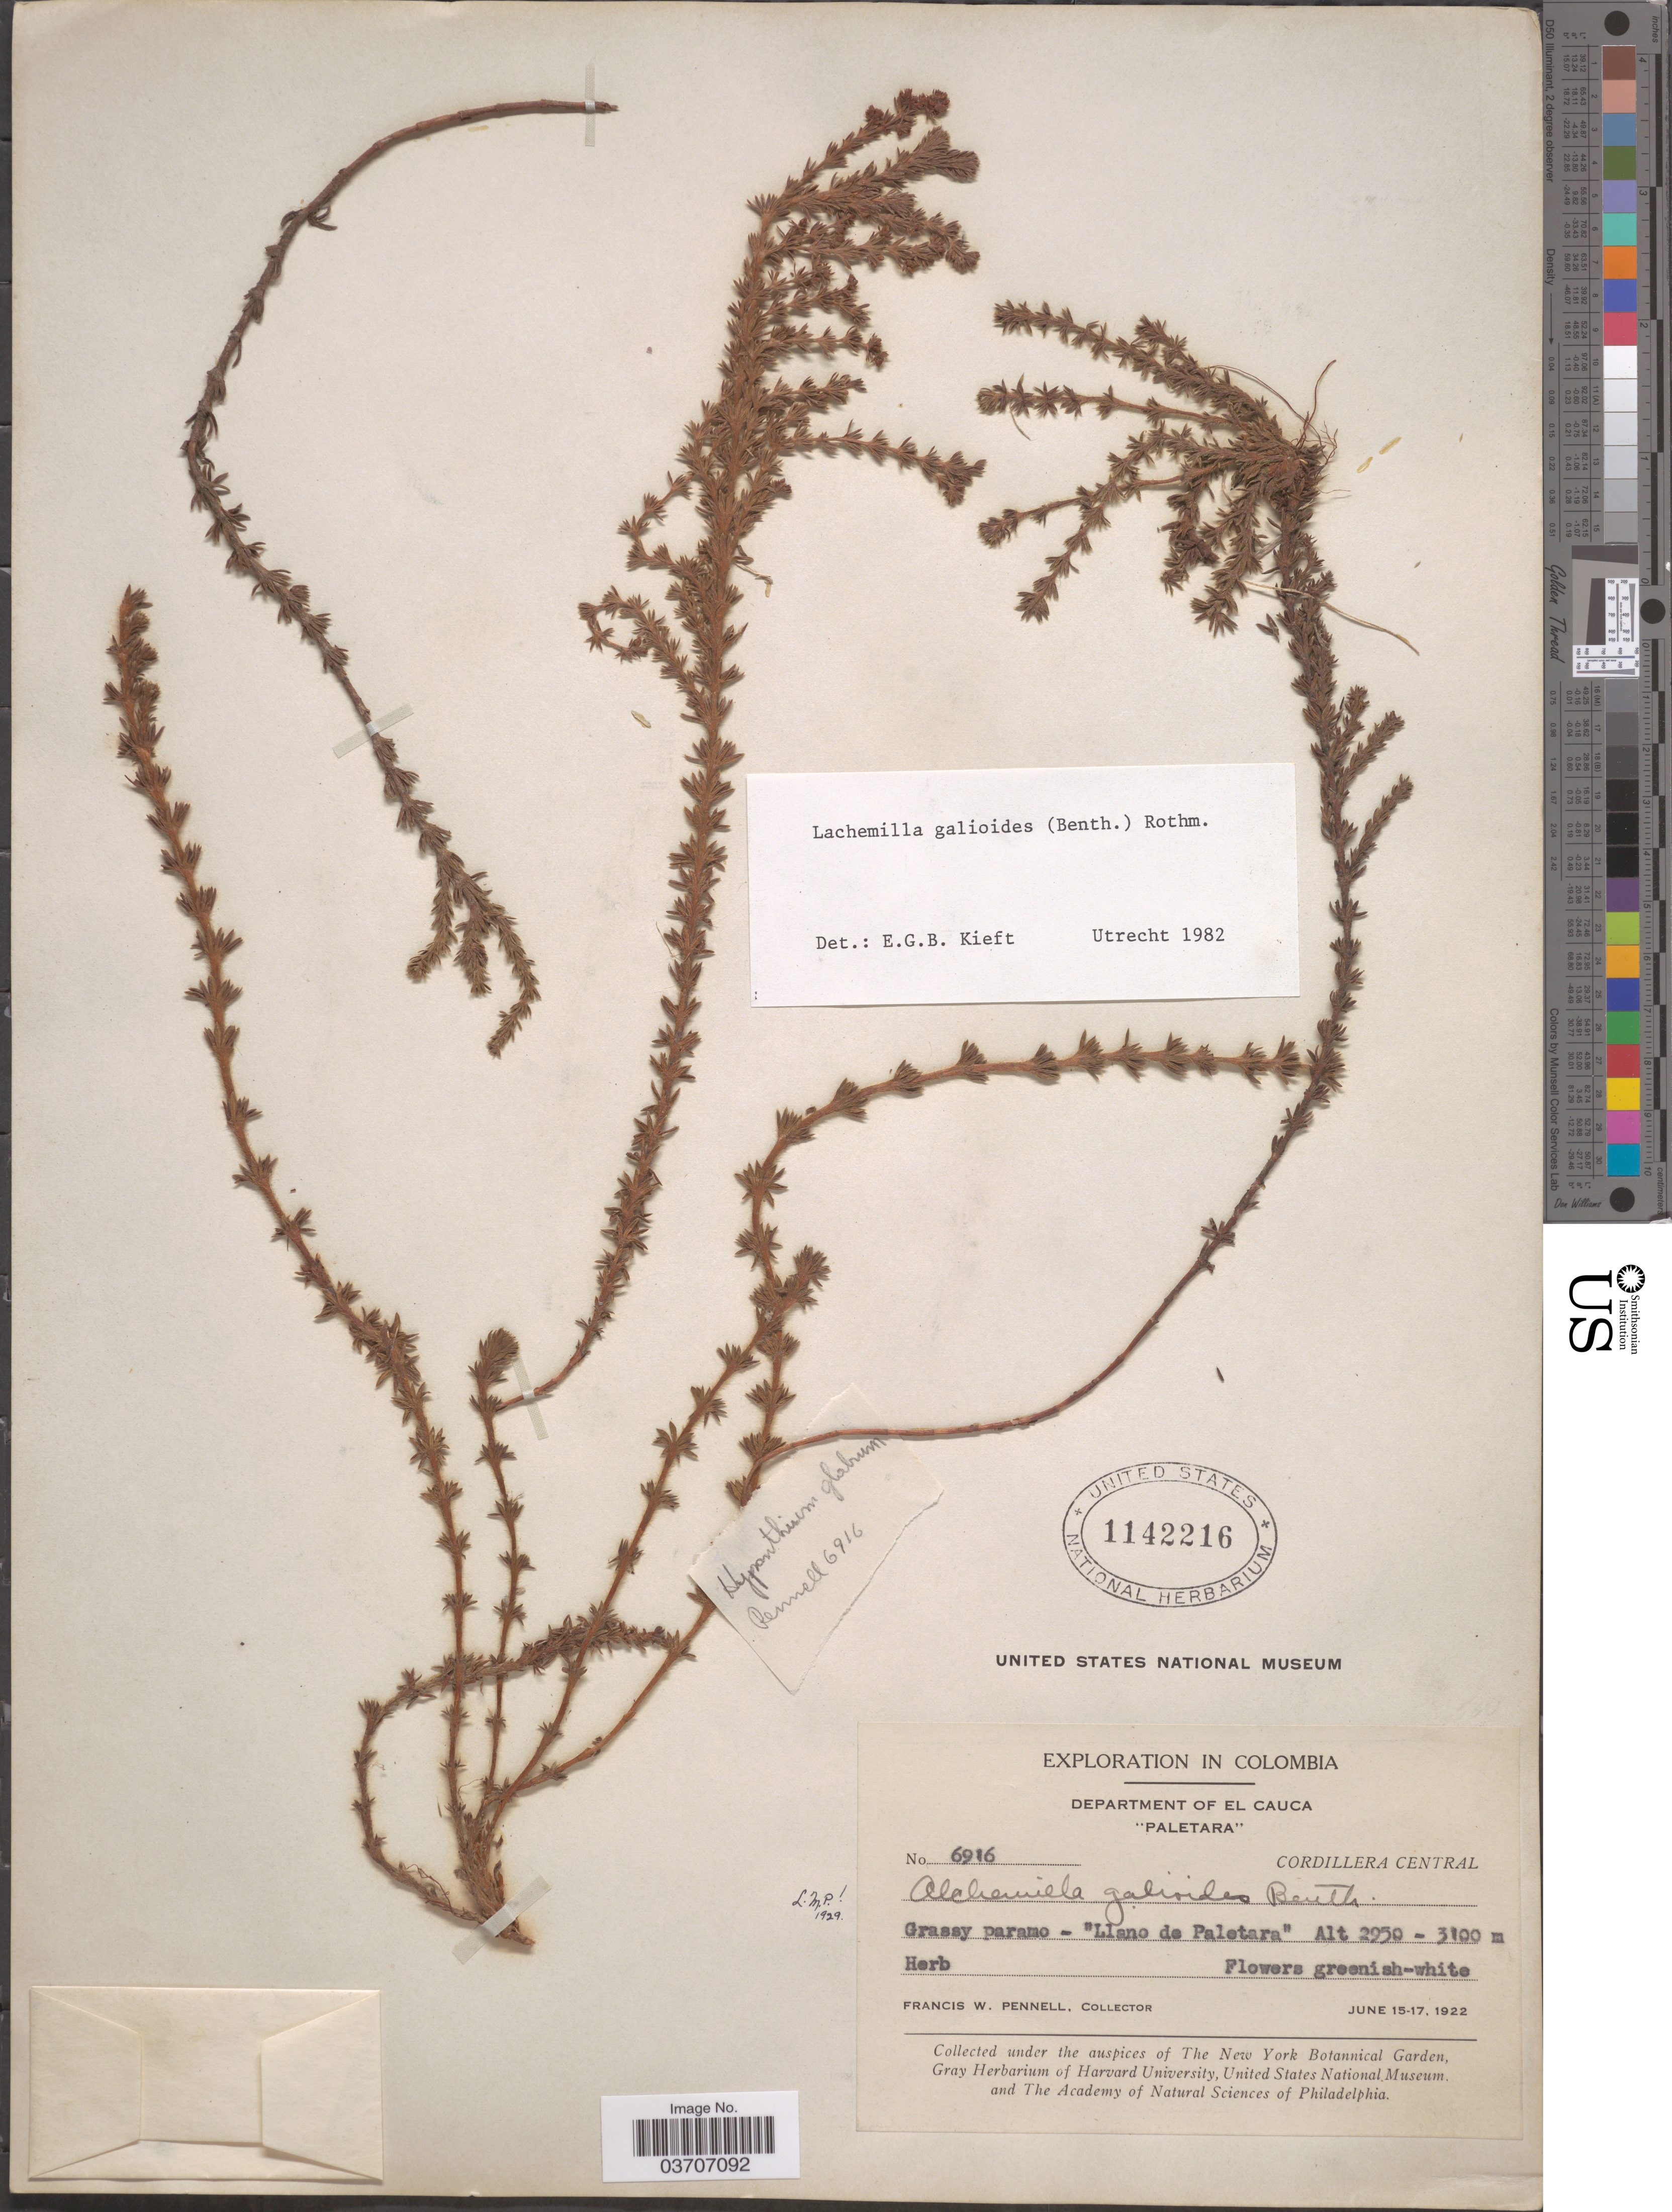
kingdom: Plantae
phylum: Tracheophyta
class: Magnoliopsida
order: Rosales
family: Rosaceae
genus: Lachemilla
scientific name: Lachemilla galioides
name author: (Benth.) Rothm.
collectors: F. W. Pennell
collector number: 6916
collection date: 1922-06-15/1922-06-17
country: Colombia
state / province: Cauca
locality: Department of El Cauca. "Paletara". Cordillera Central. "Llano de Paletara".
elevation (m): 2950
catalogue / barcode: US 1142216